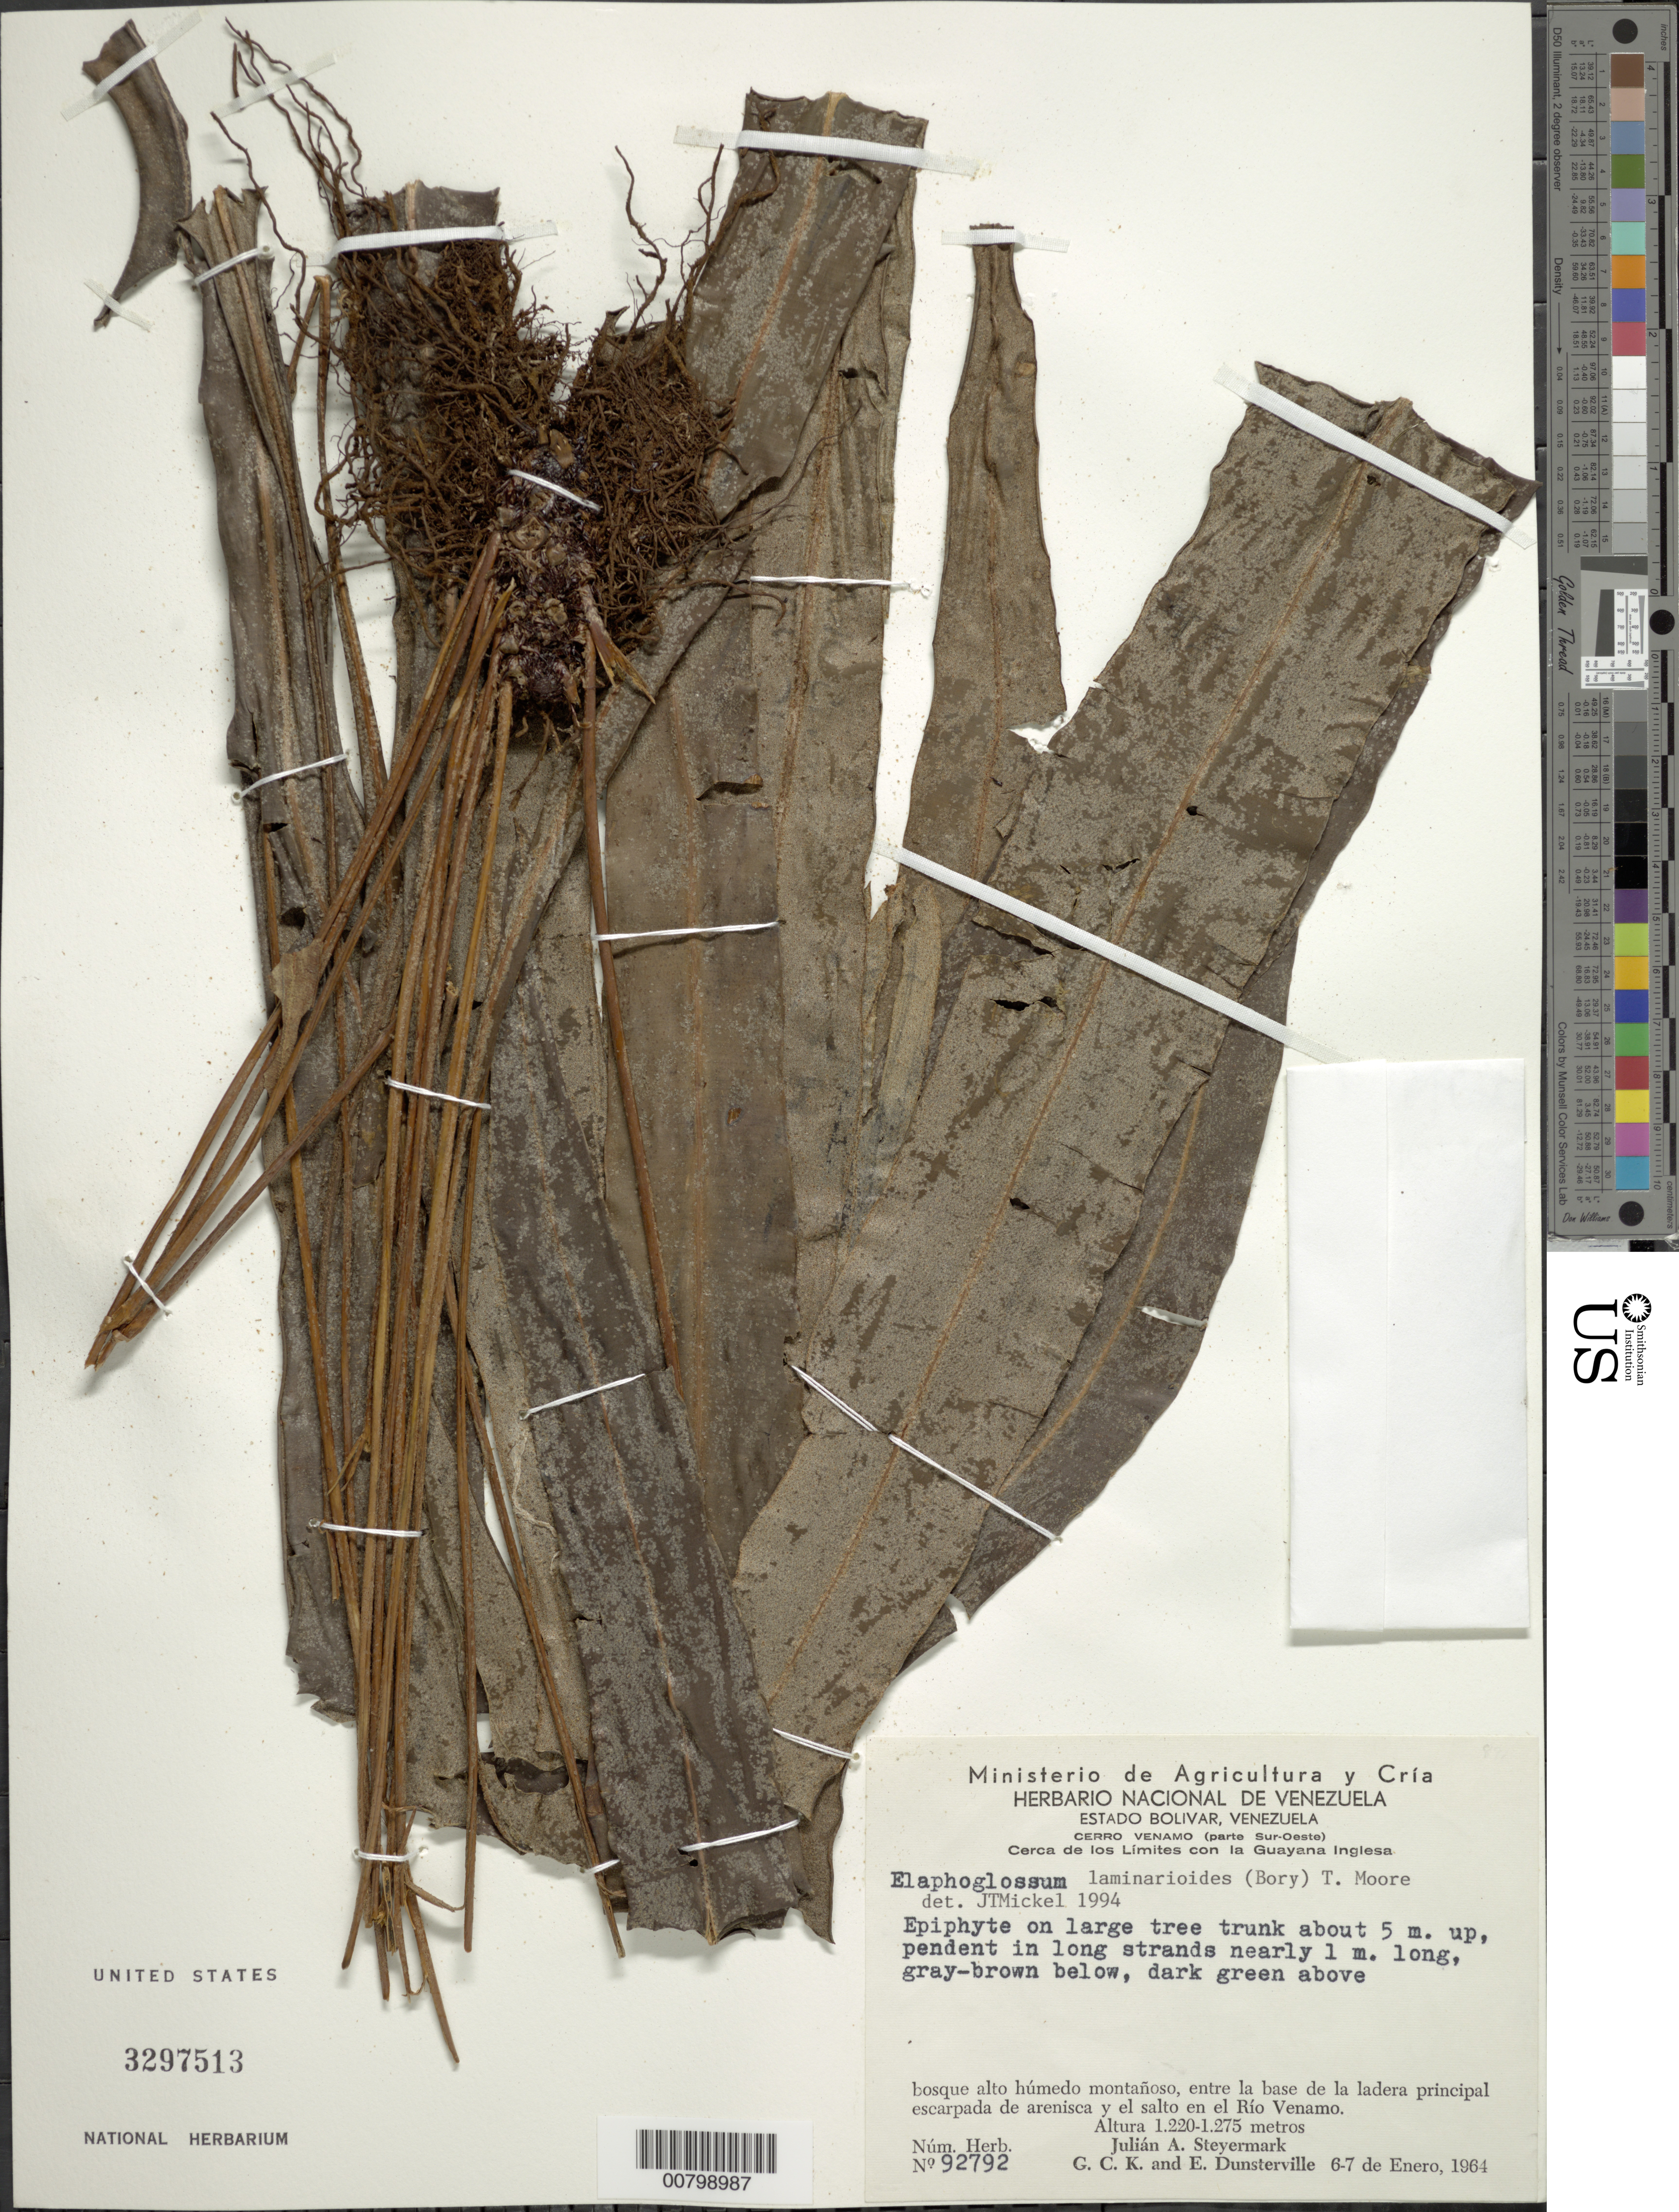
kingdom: Plantae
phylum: Tracheophyta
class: Polypodiopsida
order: Polypodiales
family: Dryopteridaceae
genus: Elaphoglossum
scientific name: Elaphoglossum laminarioides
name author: (Bory ex Fée) T. Moore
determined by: Mickel, J. T., (NY), New York Botanical Garden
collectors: J. Steyermark, G. C. K. Dunsterville & E. Dunsterville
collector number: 92792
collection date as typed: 6-Jan-64 to 7-Jan-64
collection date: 1964-01-06/1964-01-07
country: Venezuela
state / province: Bolívar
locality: Cerro Venamo (parte Sur-Oeste), Río Venamo, cerca de los limites con la Guayana Inglesa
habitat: High wet montane forest; on large tree trunk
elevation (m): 1220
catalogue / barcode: US 3297513